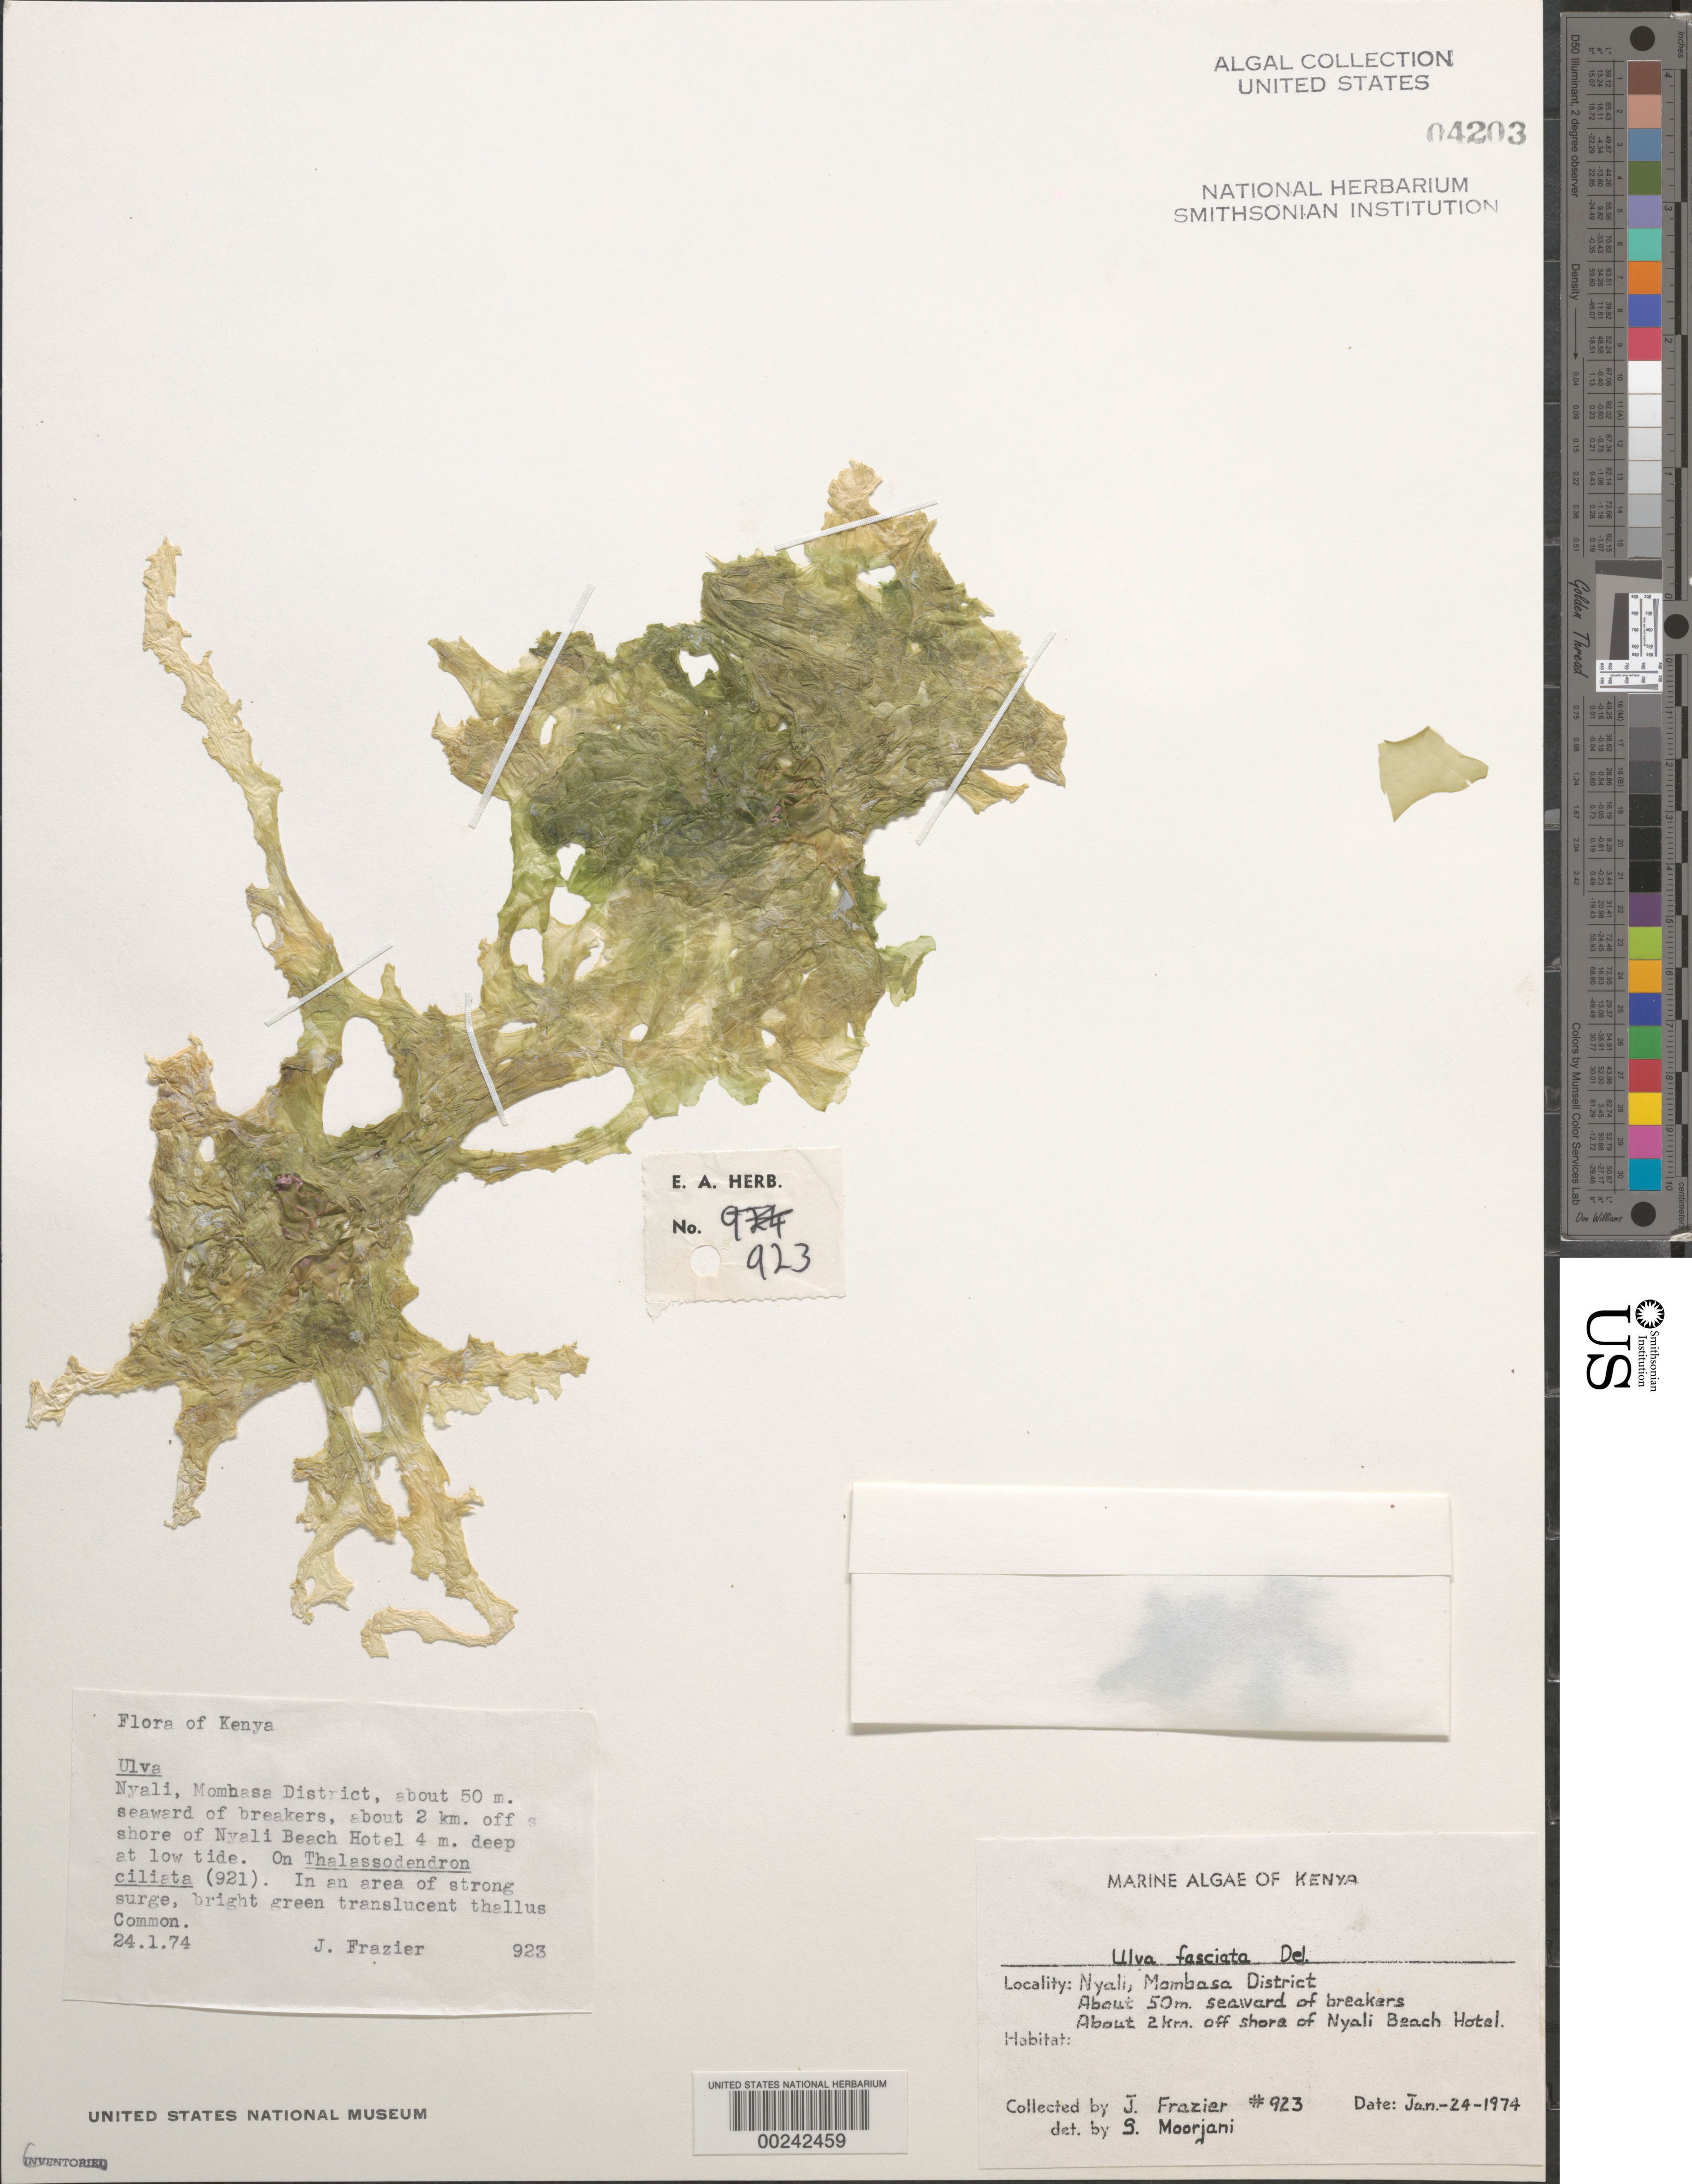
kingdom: Plantae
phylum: Chlorophyta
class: Ulvophyceae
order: Ulvales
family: Ulvaceae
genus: Ulva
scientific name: Ulva lactuca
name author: L.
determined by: Algae name updating Project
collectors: J. Frazier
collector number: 923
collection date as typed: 24 Jan 1974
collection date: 1974-01-24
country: Kenya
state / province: Mombasa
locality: Nyali, ca. 2 km off Nyali Beach Hotel shore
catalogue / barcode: US 4203